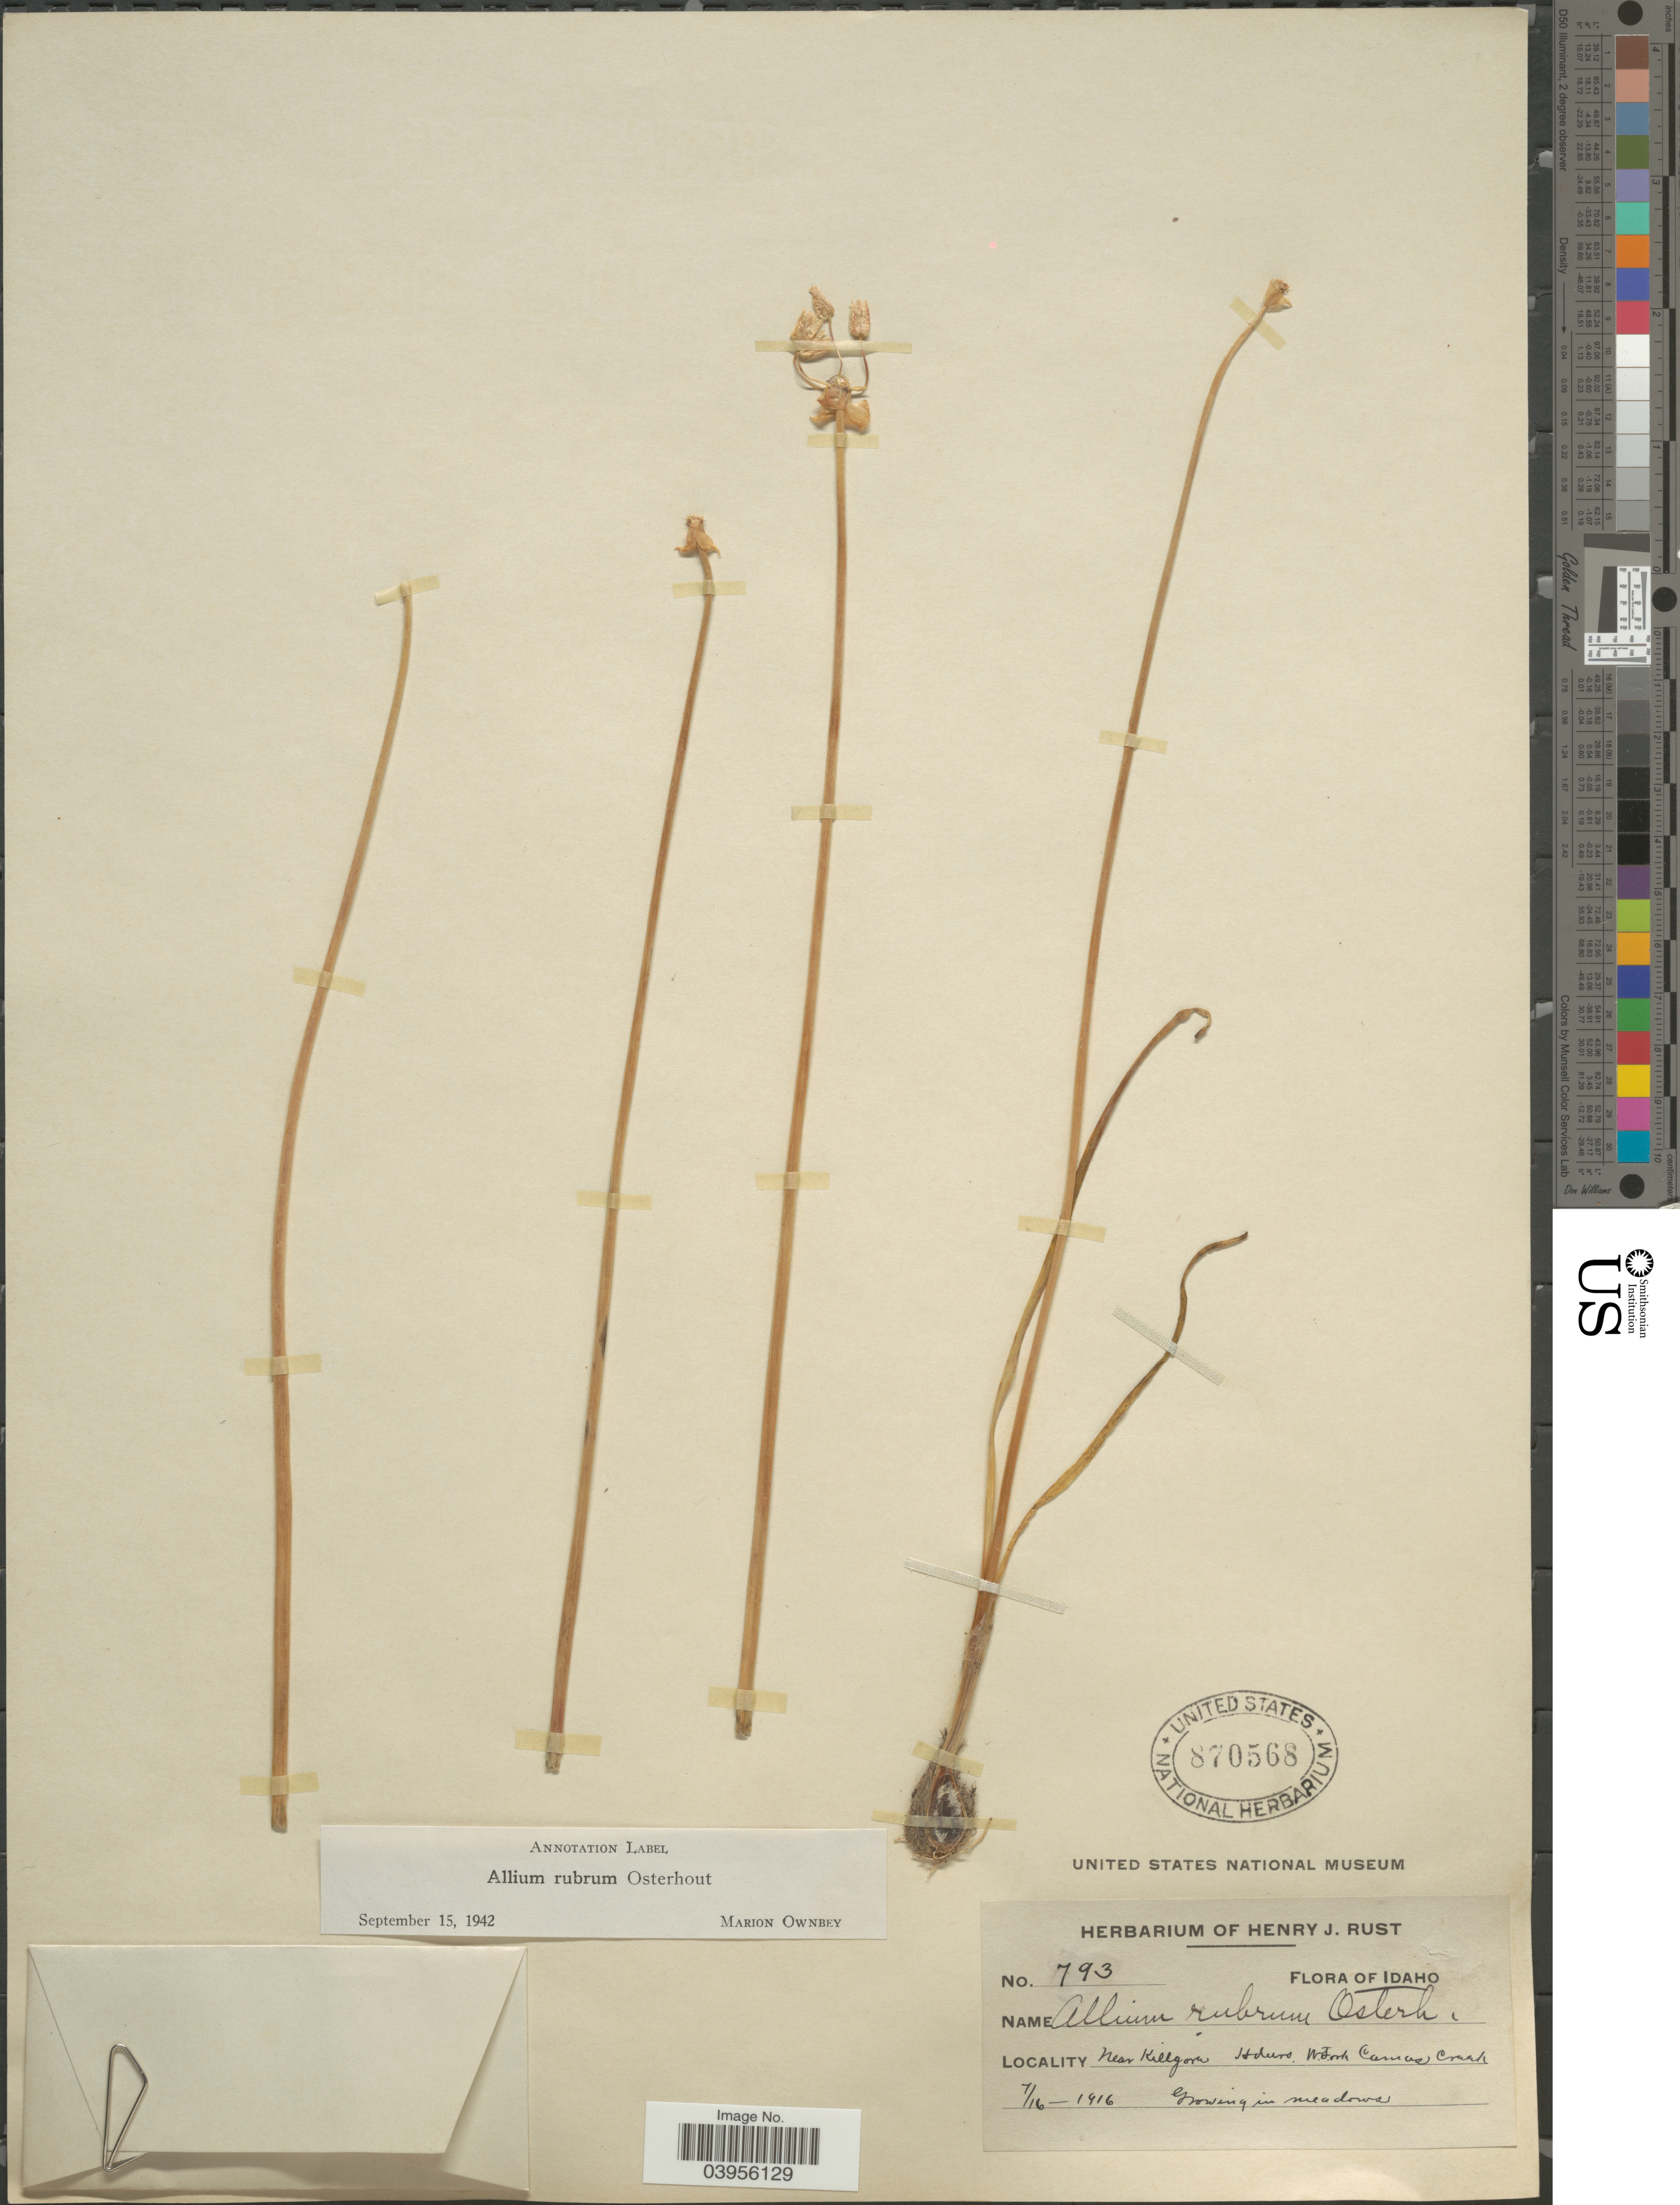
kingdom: Plantae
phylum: Tracheophyta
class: Liliopsida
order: Asparagales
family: Amaryllidaceae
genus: Allium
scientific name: Allium geyeri var. tenerum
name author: M.E. Jones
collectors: ex herb. Henry J. Rust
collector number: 793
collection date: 1916-07-16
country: United States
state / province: Idaho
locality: Near Killgore Hduro, W. Fork Camas Creek.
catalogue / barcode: US 870568